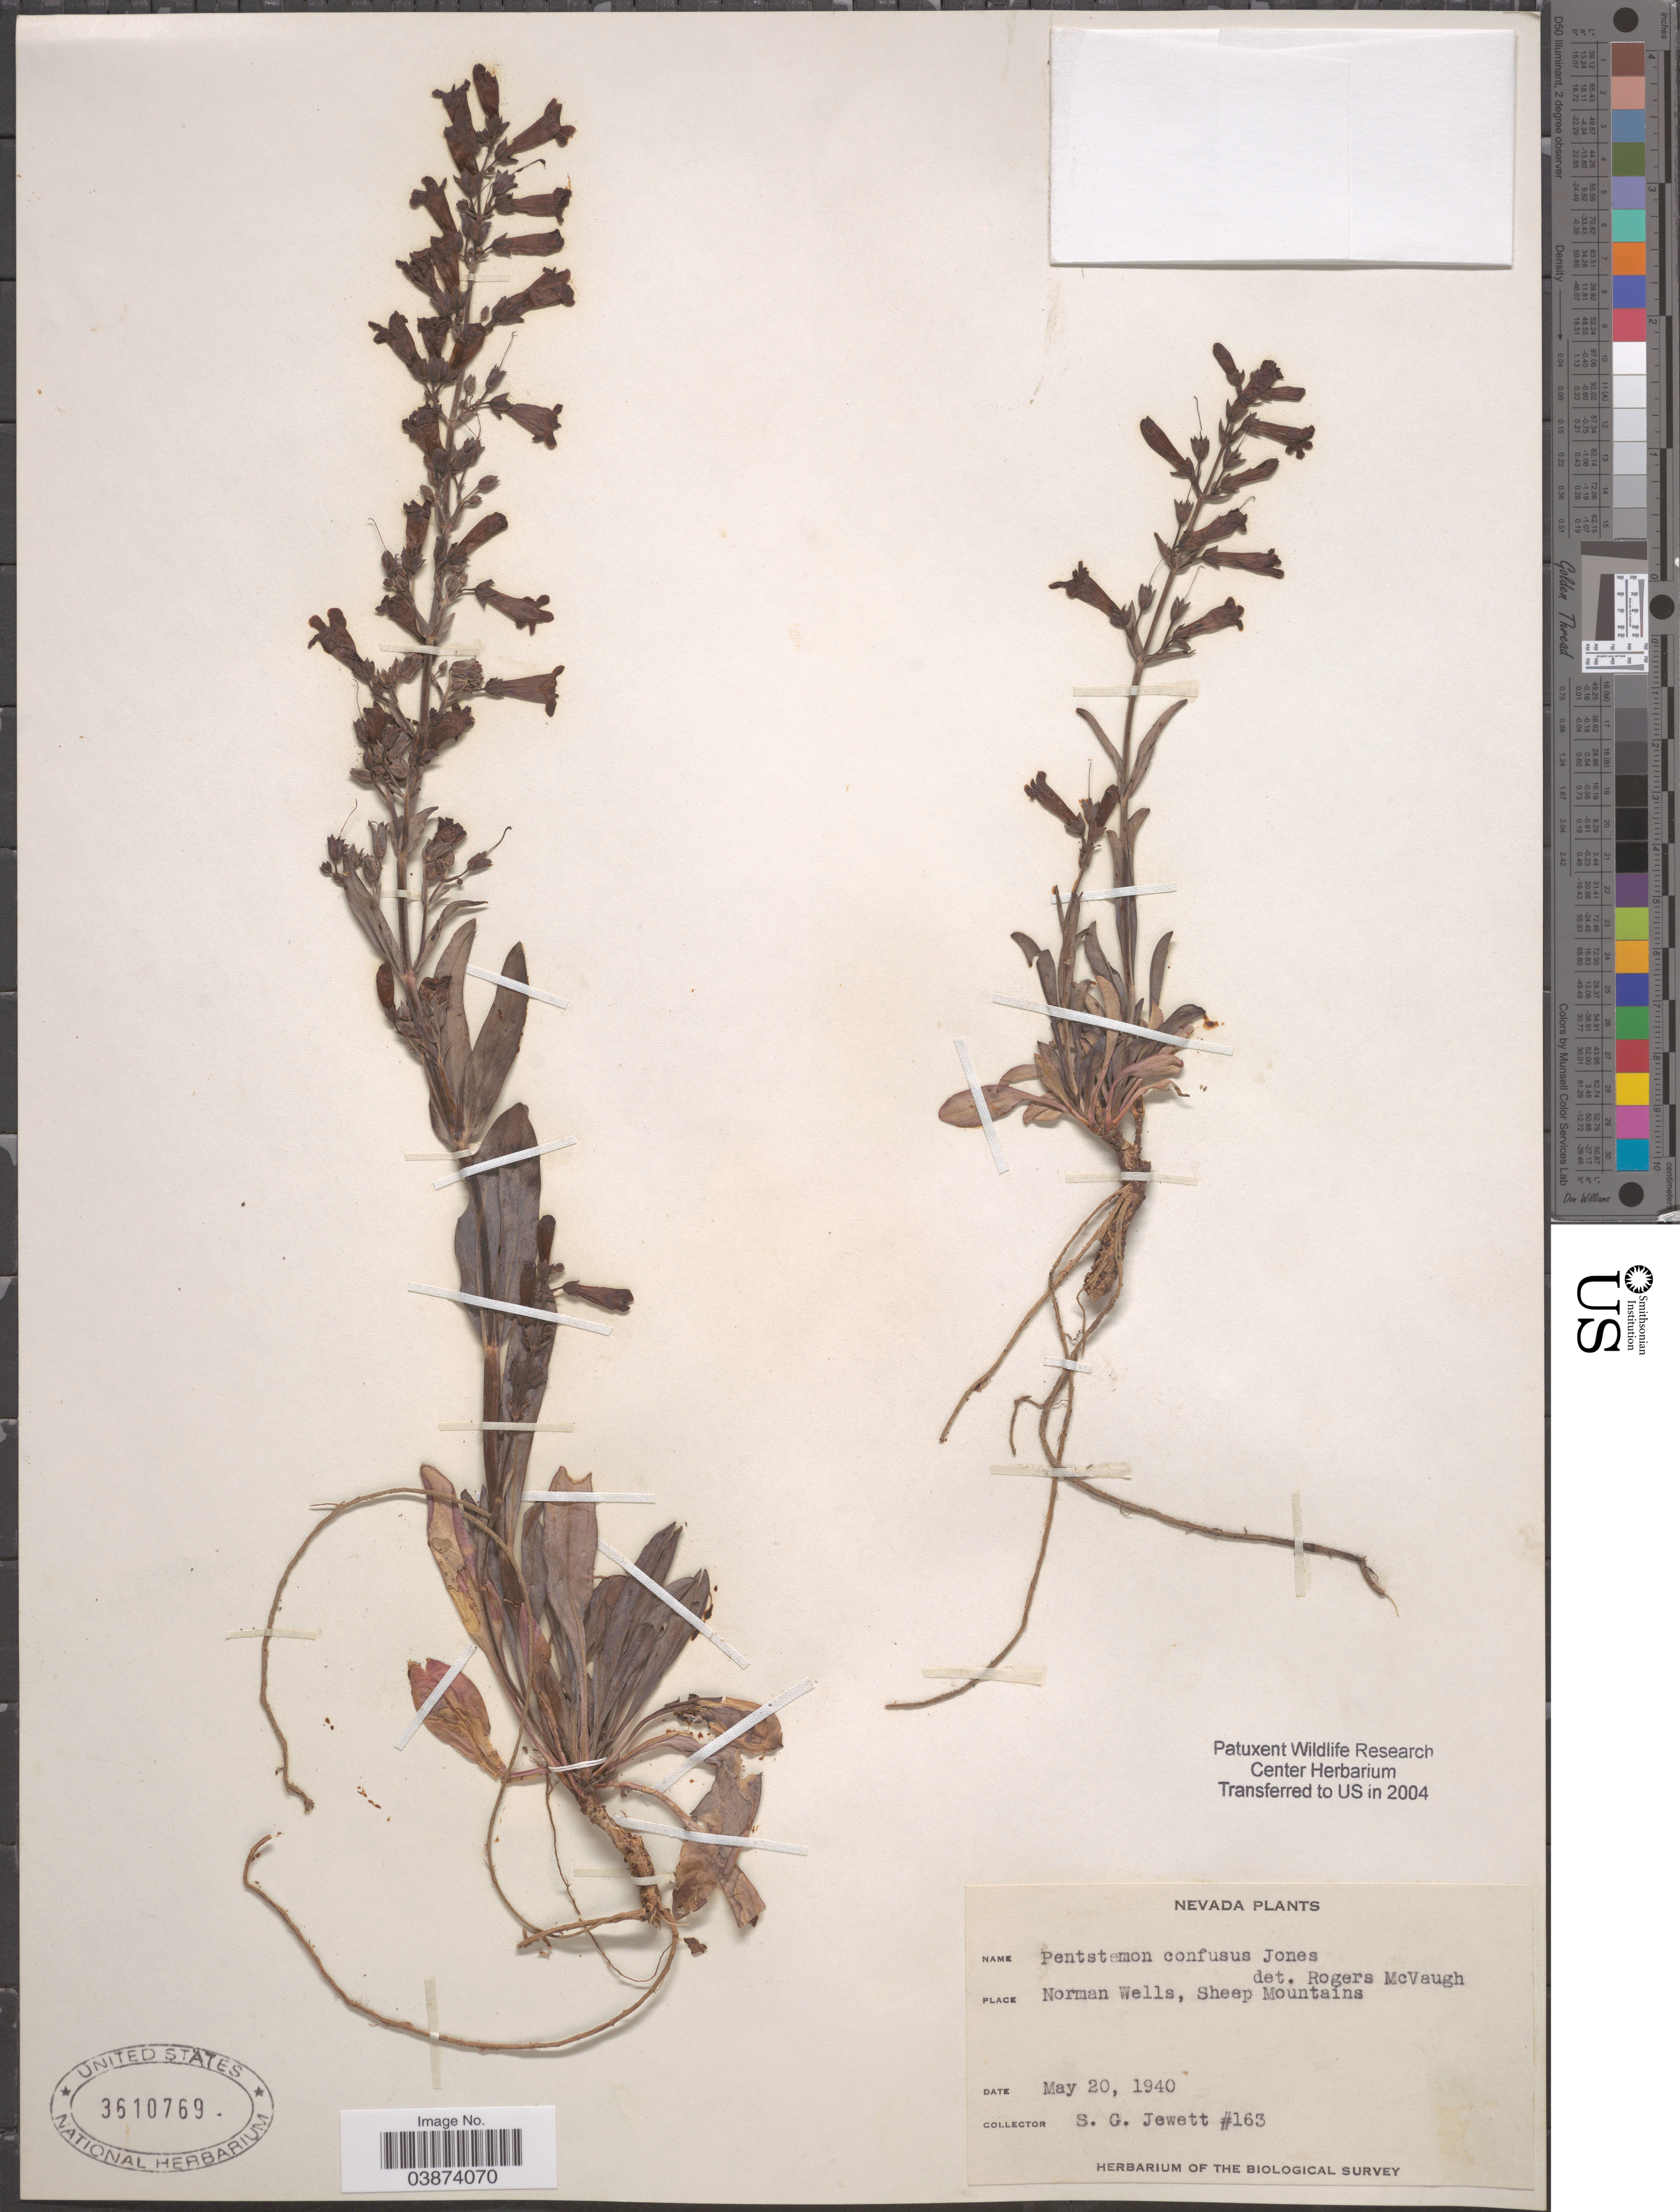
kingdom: Plantae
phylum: Tracheophyta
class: Magnoliopsida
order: Lamiales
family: Plantaginaceae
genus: Penstemon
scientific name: Penstemon confusus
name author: M.E. Jones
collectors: S. Jewett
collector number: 163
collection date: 1940-05-20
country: United States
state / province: Nevada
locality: Norman Wells, Sheep Mountains.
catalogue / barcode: US 3610769